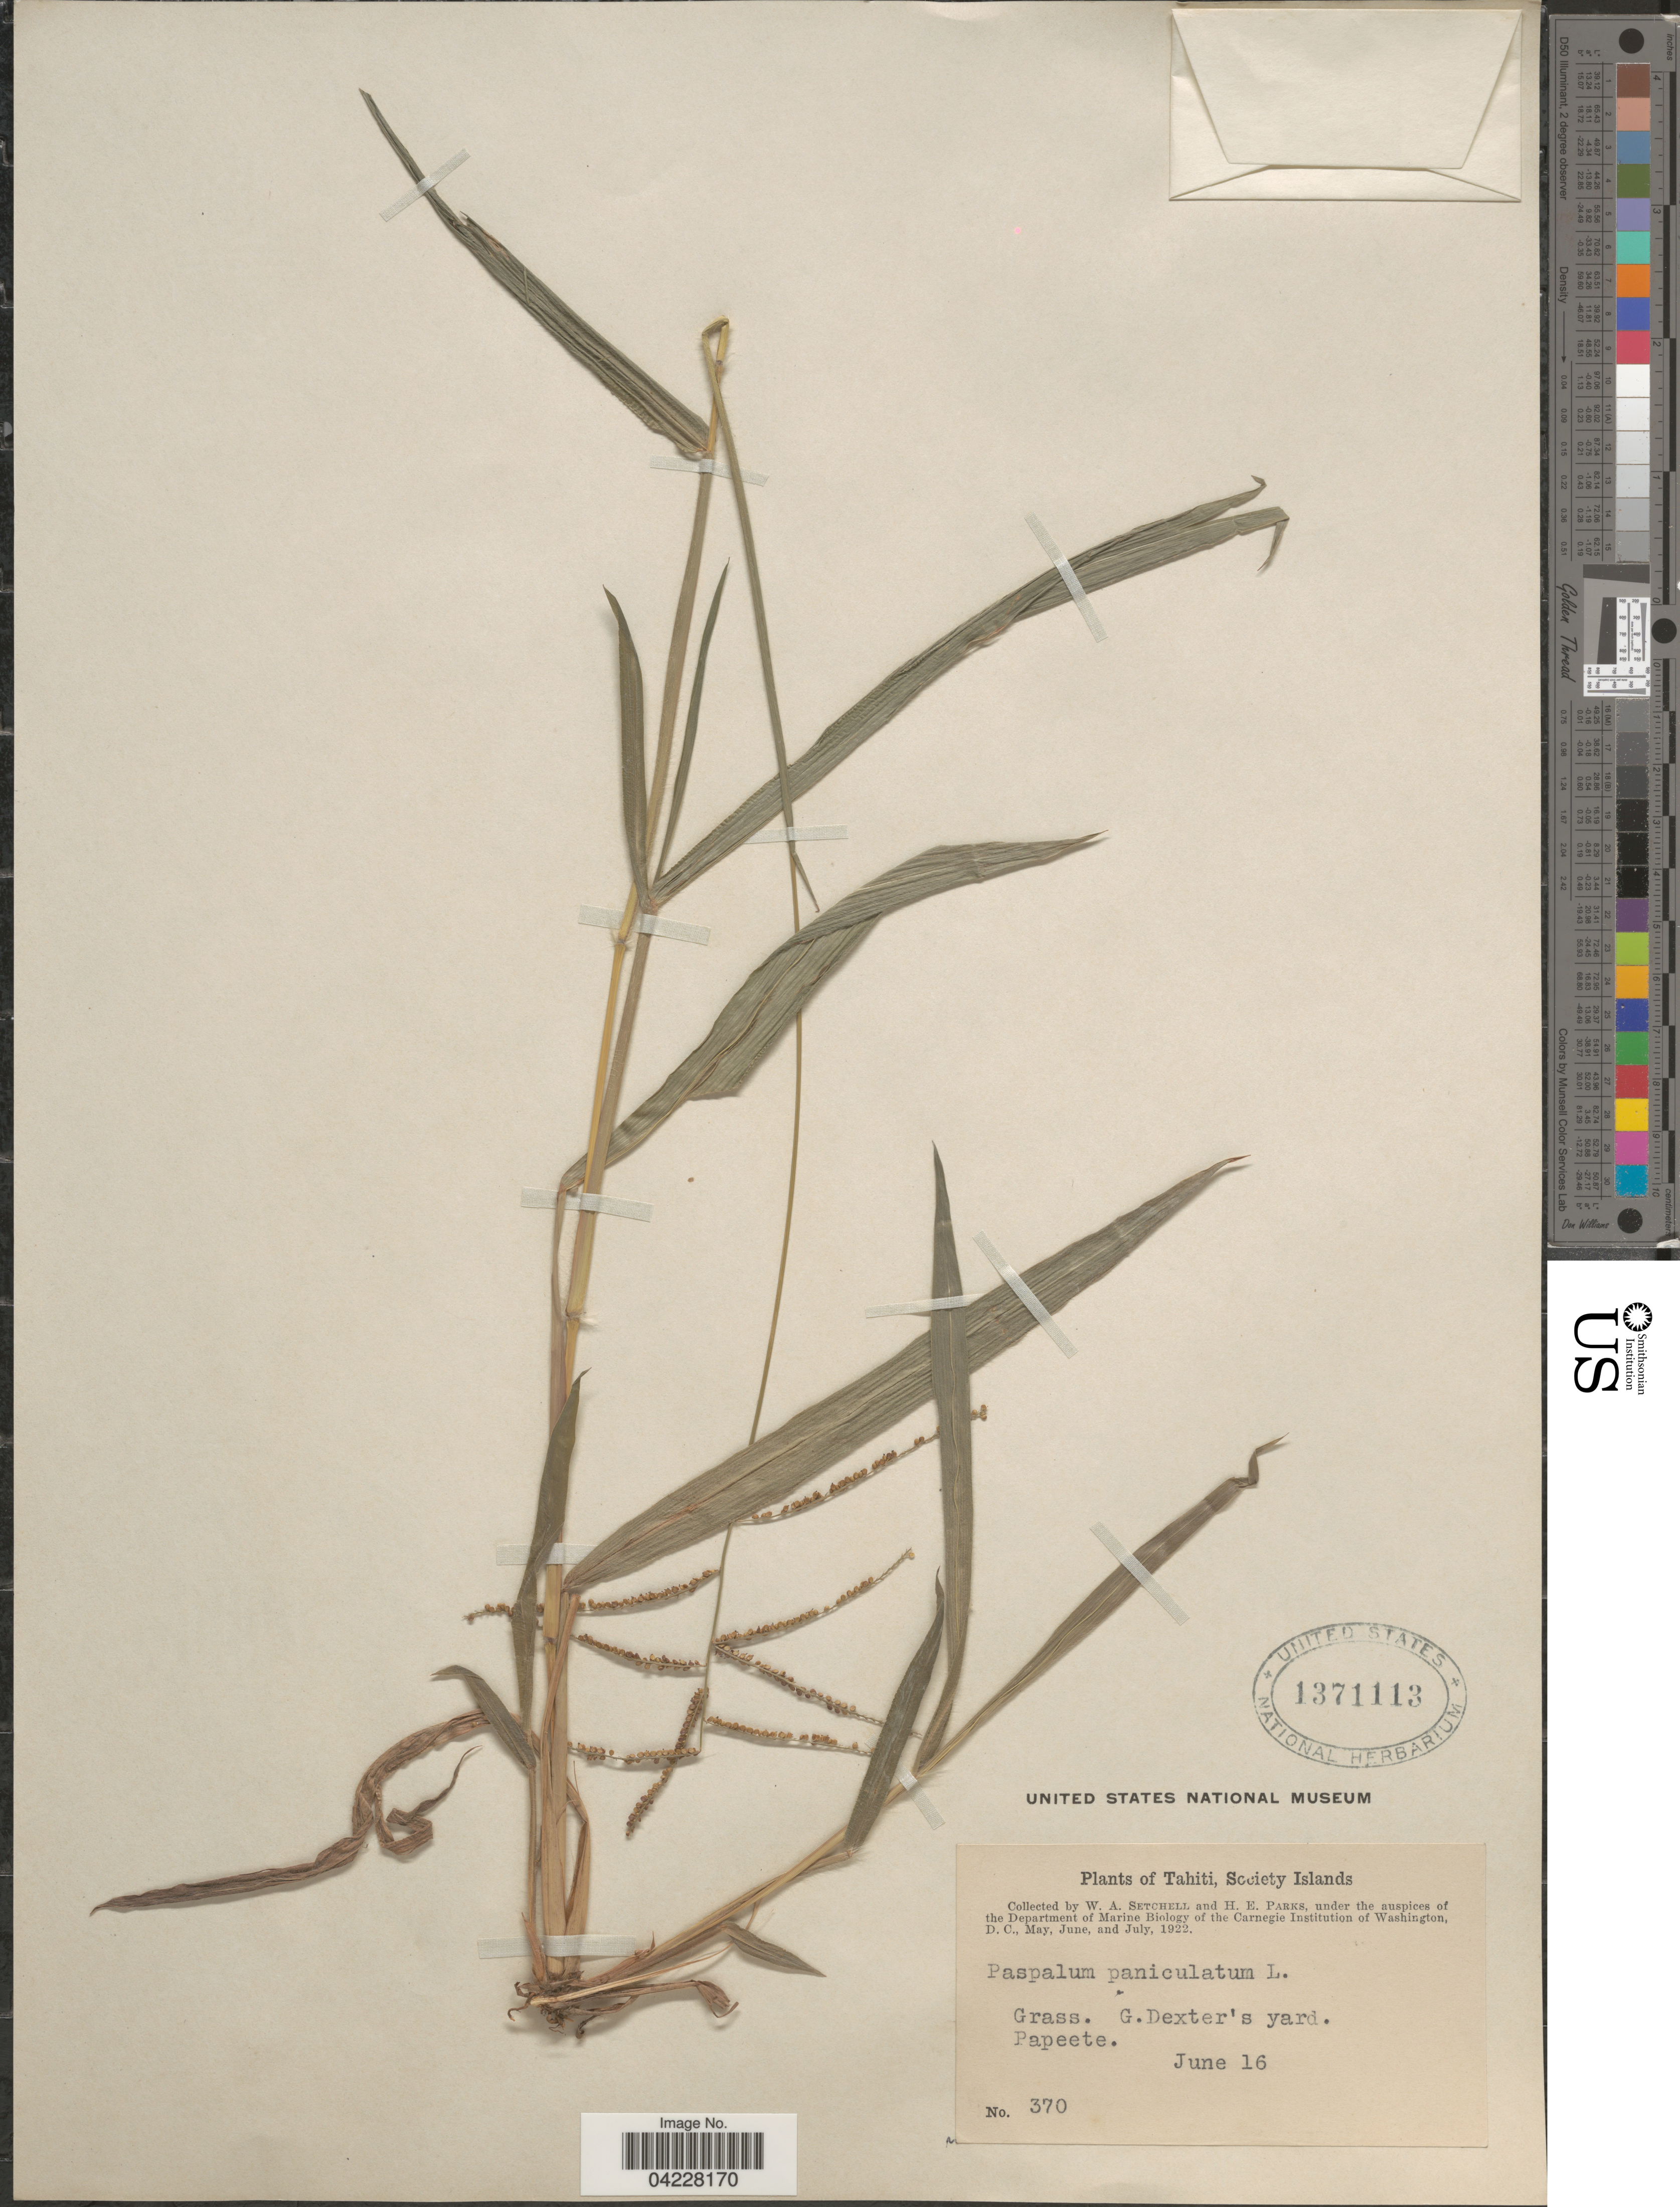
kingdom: Plantae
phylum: Tracheophyta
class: Liliopsida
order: Poales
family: Poaceae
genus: Paspalum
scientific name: Paspalum paniculatum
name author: L.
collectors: W. Setchell & H. E. Parks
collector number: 370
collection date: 1922-06-16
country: French Polynesia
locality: Tahiti, Society Islands. G. Dexter's yard. Papeete.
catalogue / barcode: US 1371113